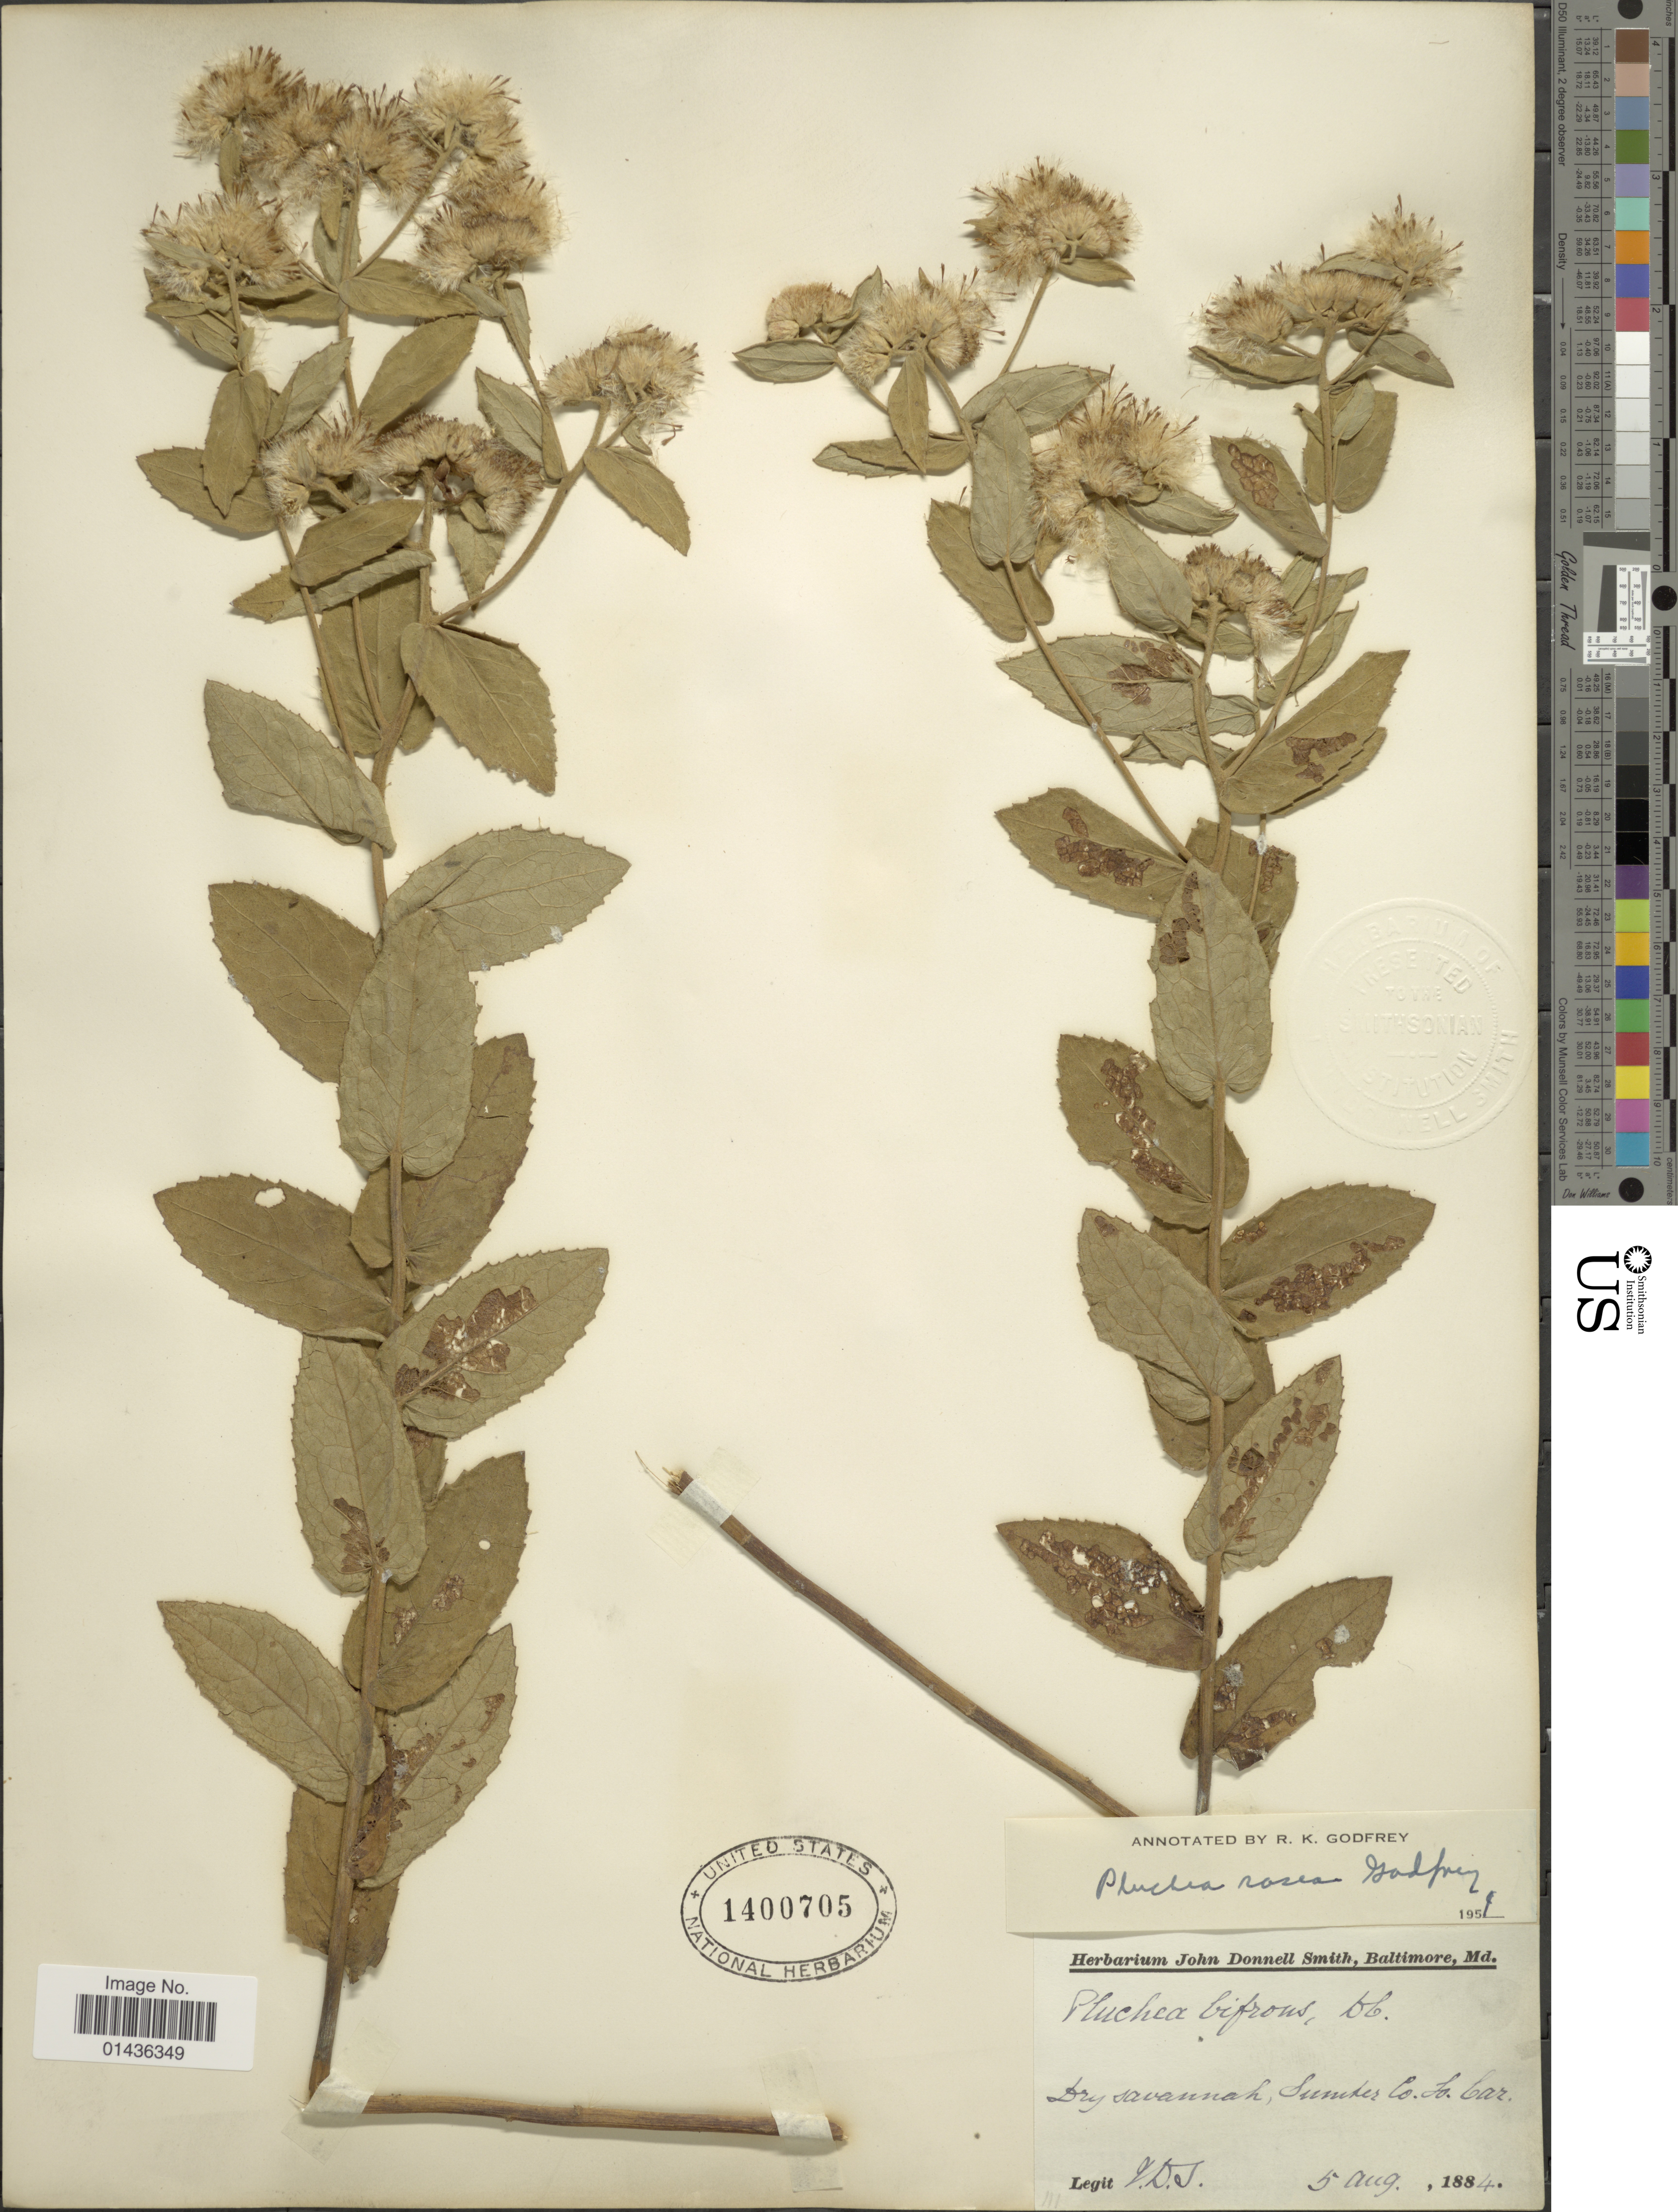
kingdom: Plantae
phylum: Tracheophyta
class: Magnoliopsida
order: Asterales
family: Asteraceae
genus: Pluchea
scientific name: Pluchea rosea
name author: R.K. Godfrey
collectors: J. Donnell Smith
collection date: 1884-08-05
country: United States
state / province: South Carolina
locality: Sumter Co.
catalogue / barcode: US 1400705